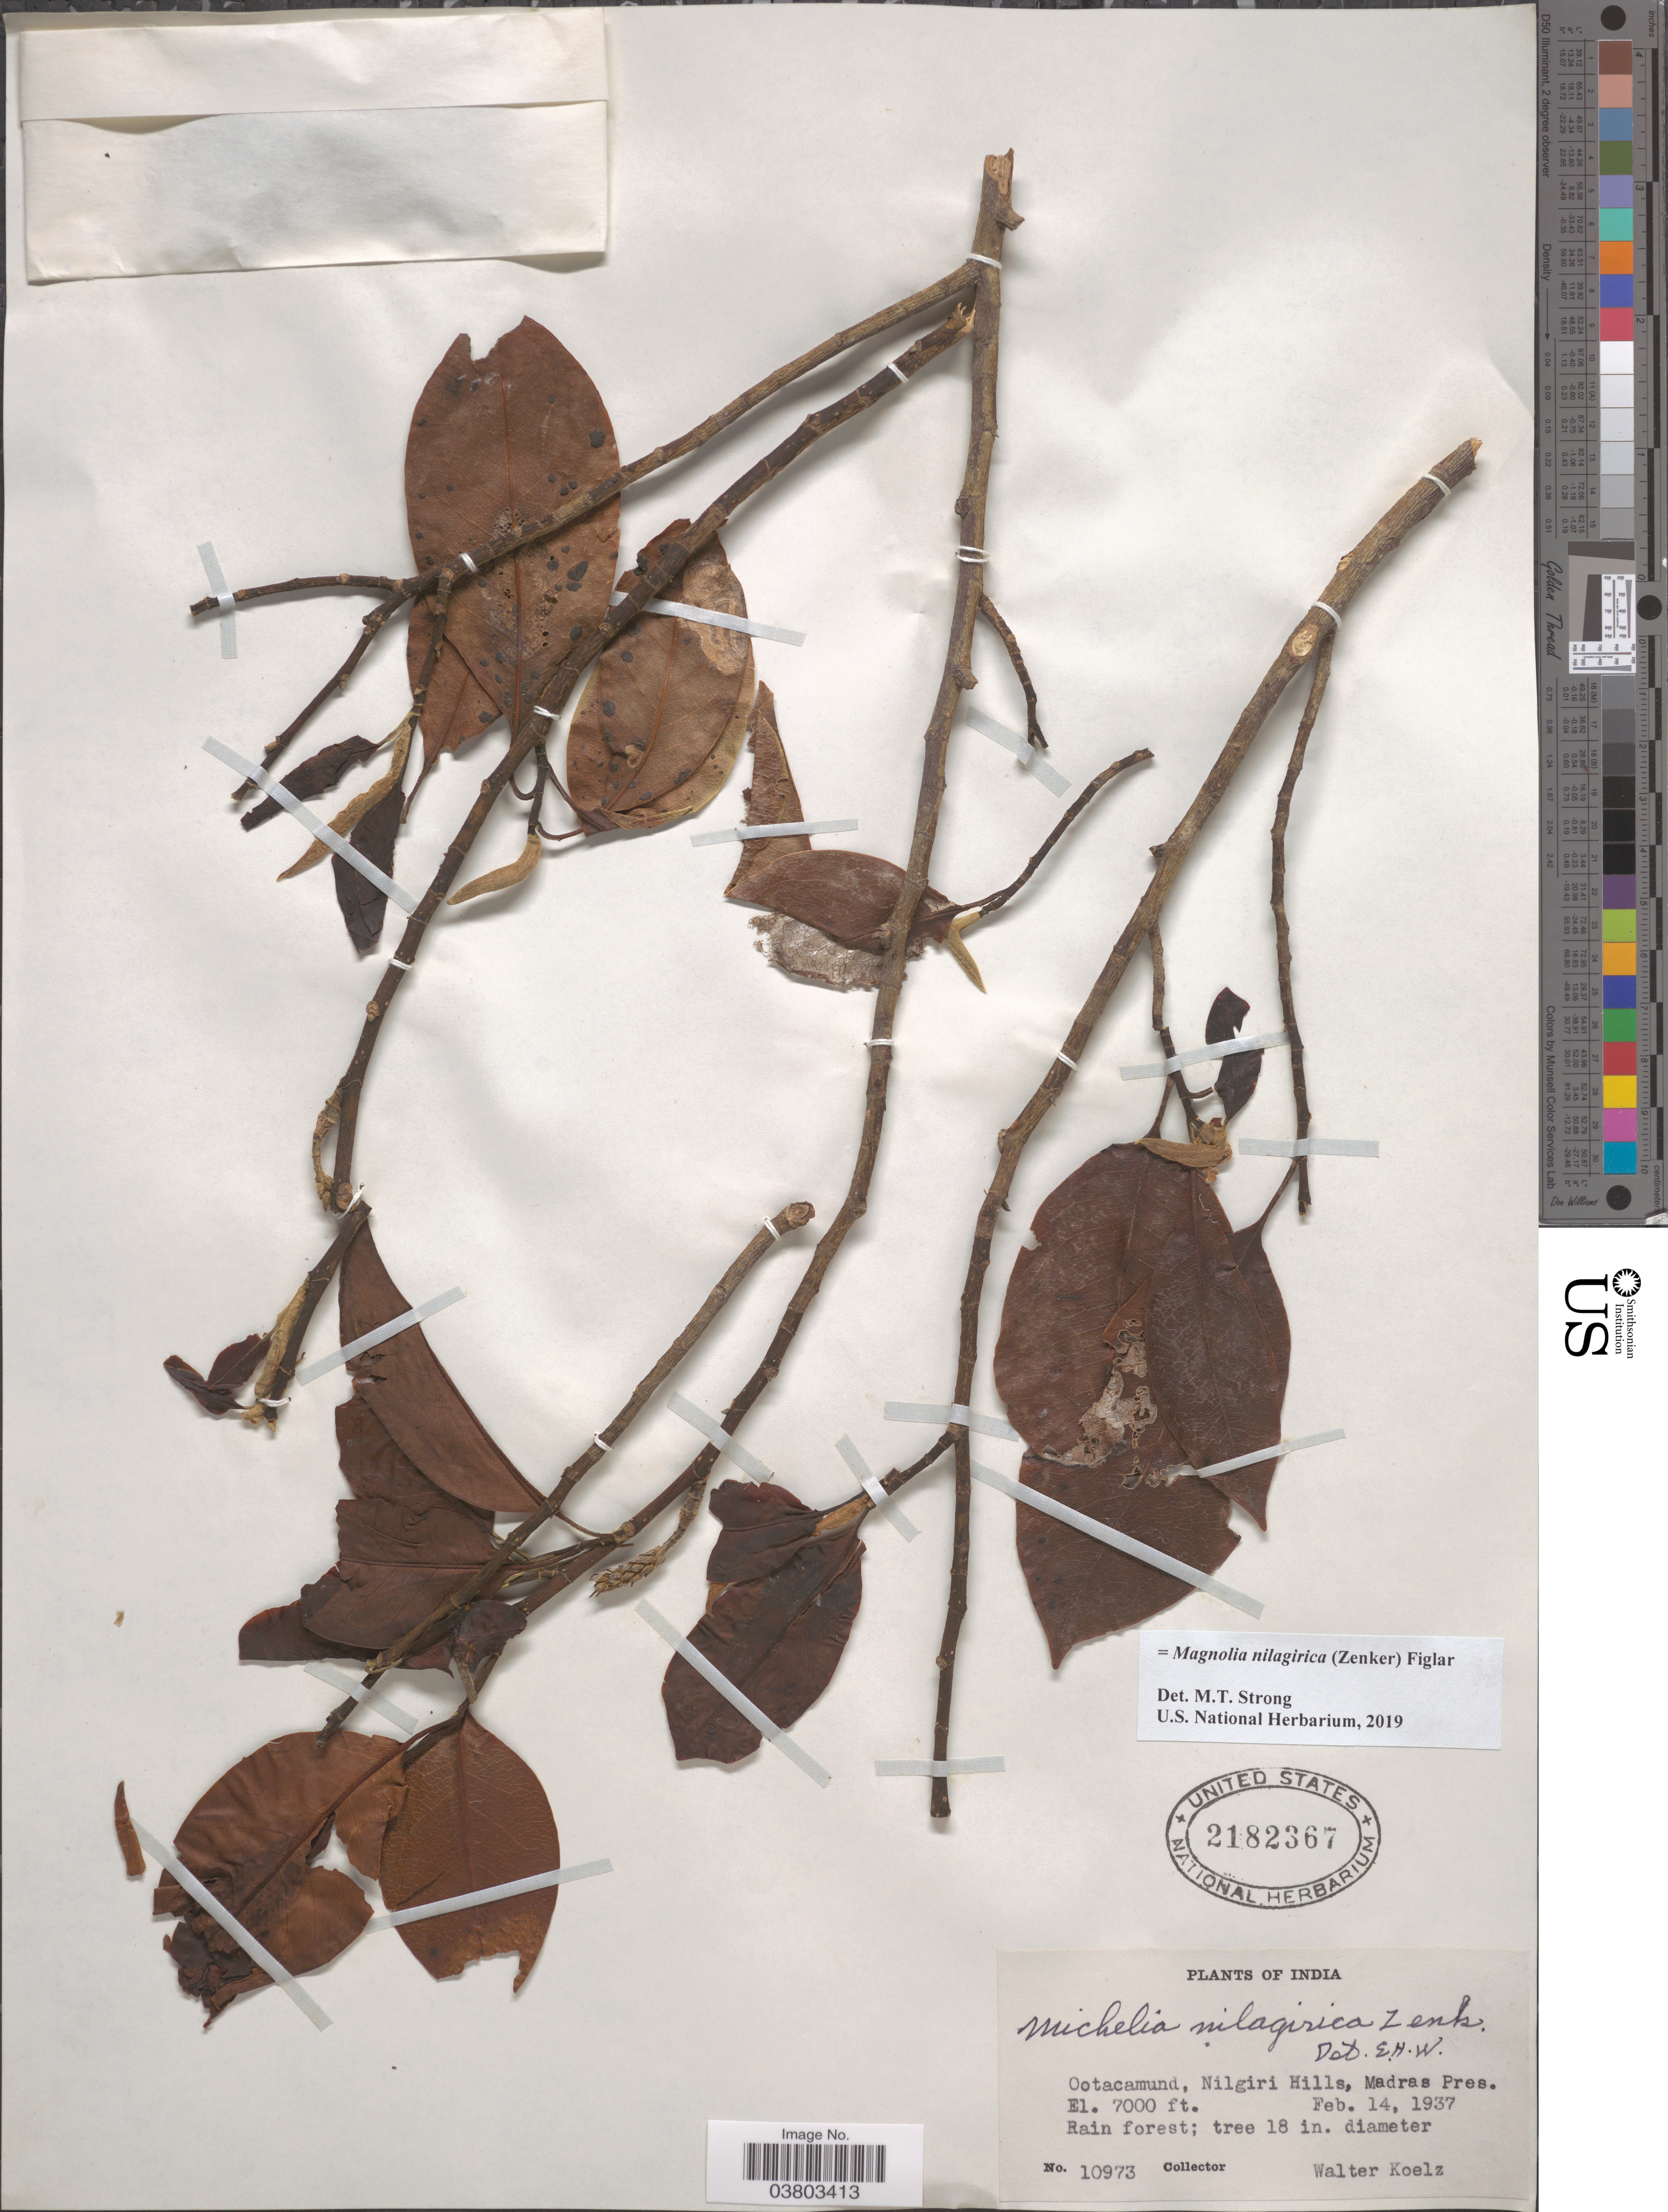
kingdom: Plantae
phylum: Tracheophyta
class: Magnoliopsida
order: Magnoliales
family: Magnoliaceae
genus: Magnolia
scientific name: Magnolia nilagirica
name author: (Zenker) Figlar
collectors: W. N. Koelz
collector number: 10973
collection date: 1973-02-14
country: India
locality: Ootacamund, Nilgiri Hills, Madras Pres.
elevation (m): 2134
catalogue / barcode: US 2182367